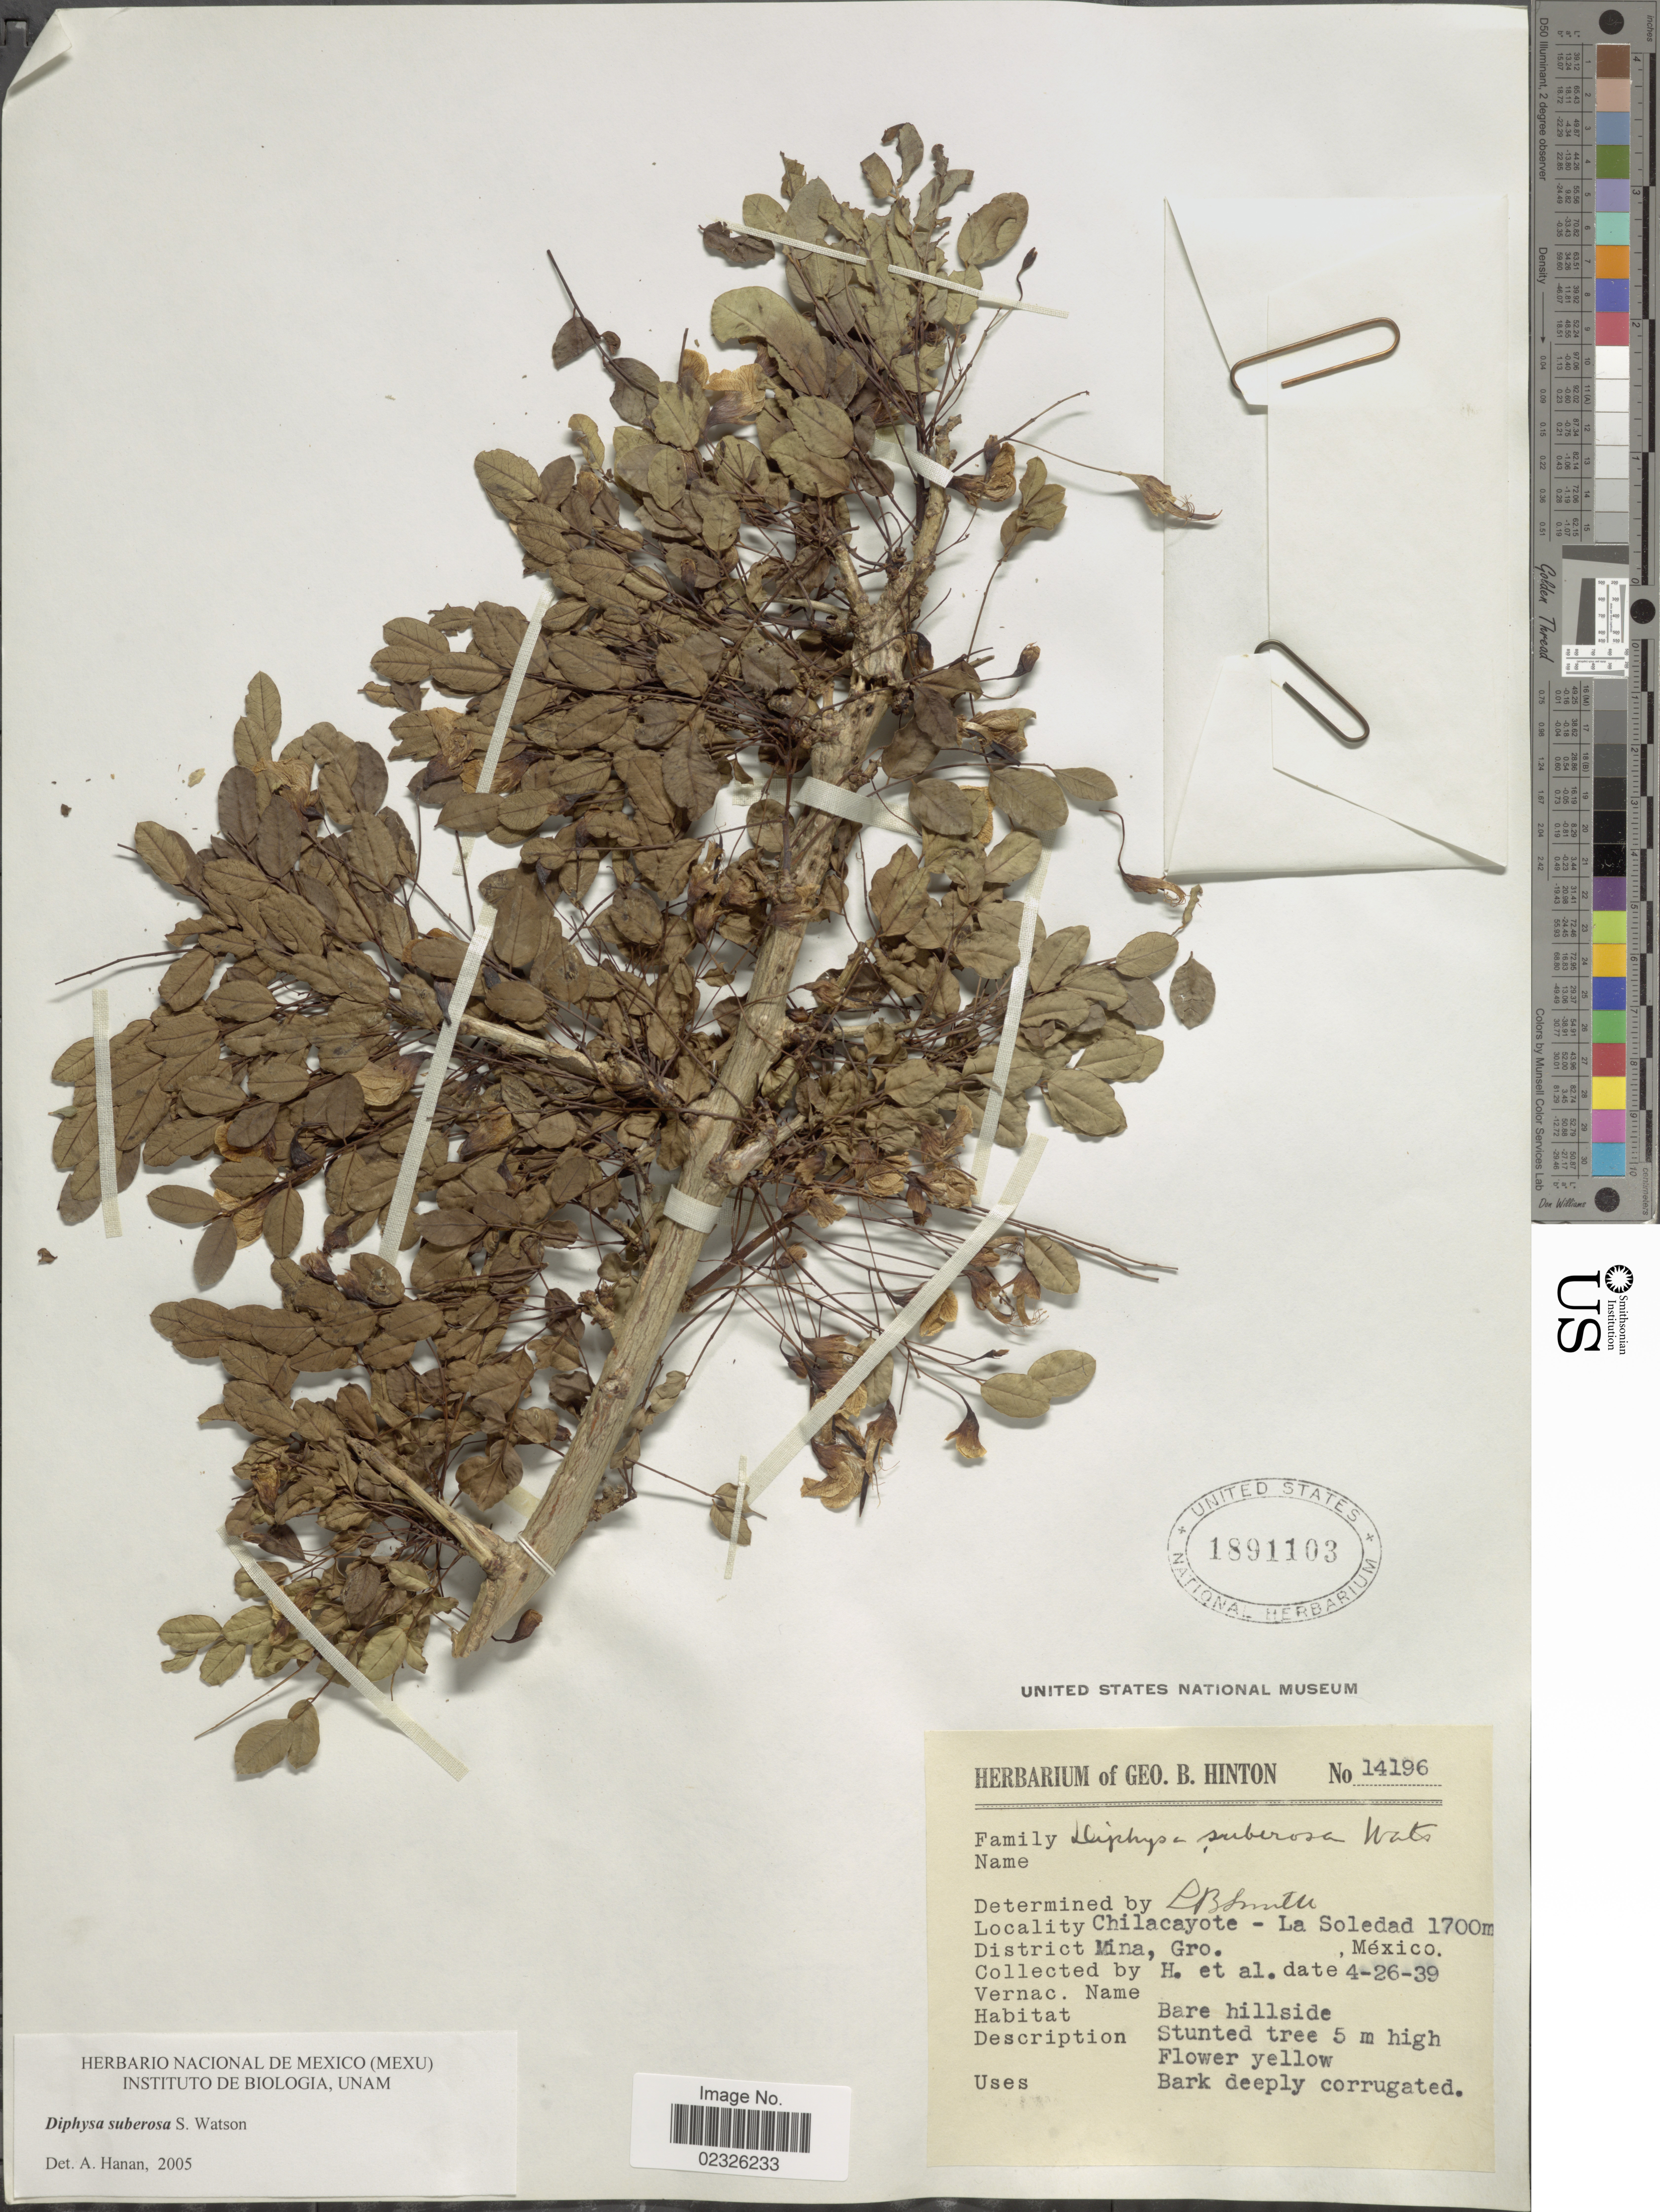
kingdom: Plantae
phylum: Tracheophyta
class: Magnoliopsida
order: Fabales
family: Fabaceae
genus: Diphysa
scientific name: Diphysa suberosa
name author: S. Watson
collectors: G. B. Hinton & et al.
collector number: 14196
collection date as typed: Transcribed d/m/y: 26/4/39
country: Mexico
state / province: Guerrero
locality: Chilacayote - La Soledad, District Mina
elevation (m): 1700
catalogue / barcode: US 1891103